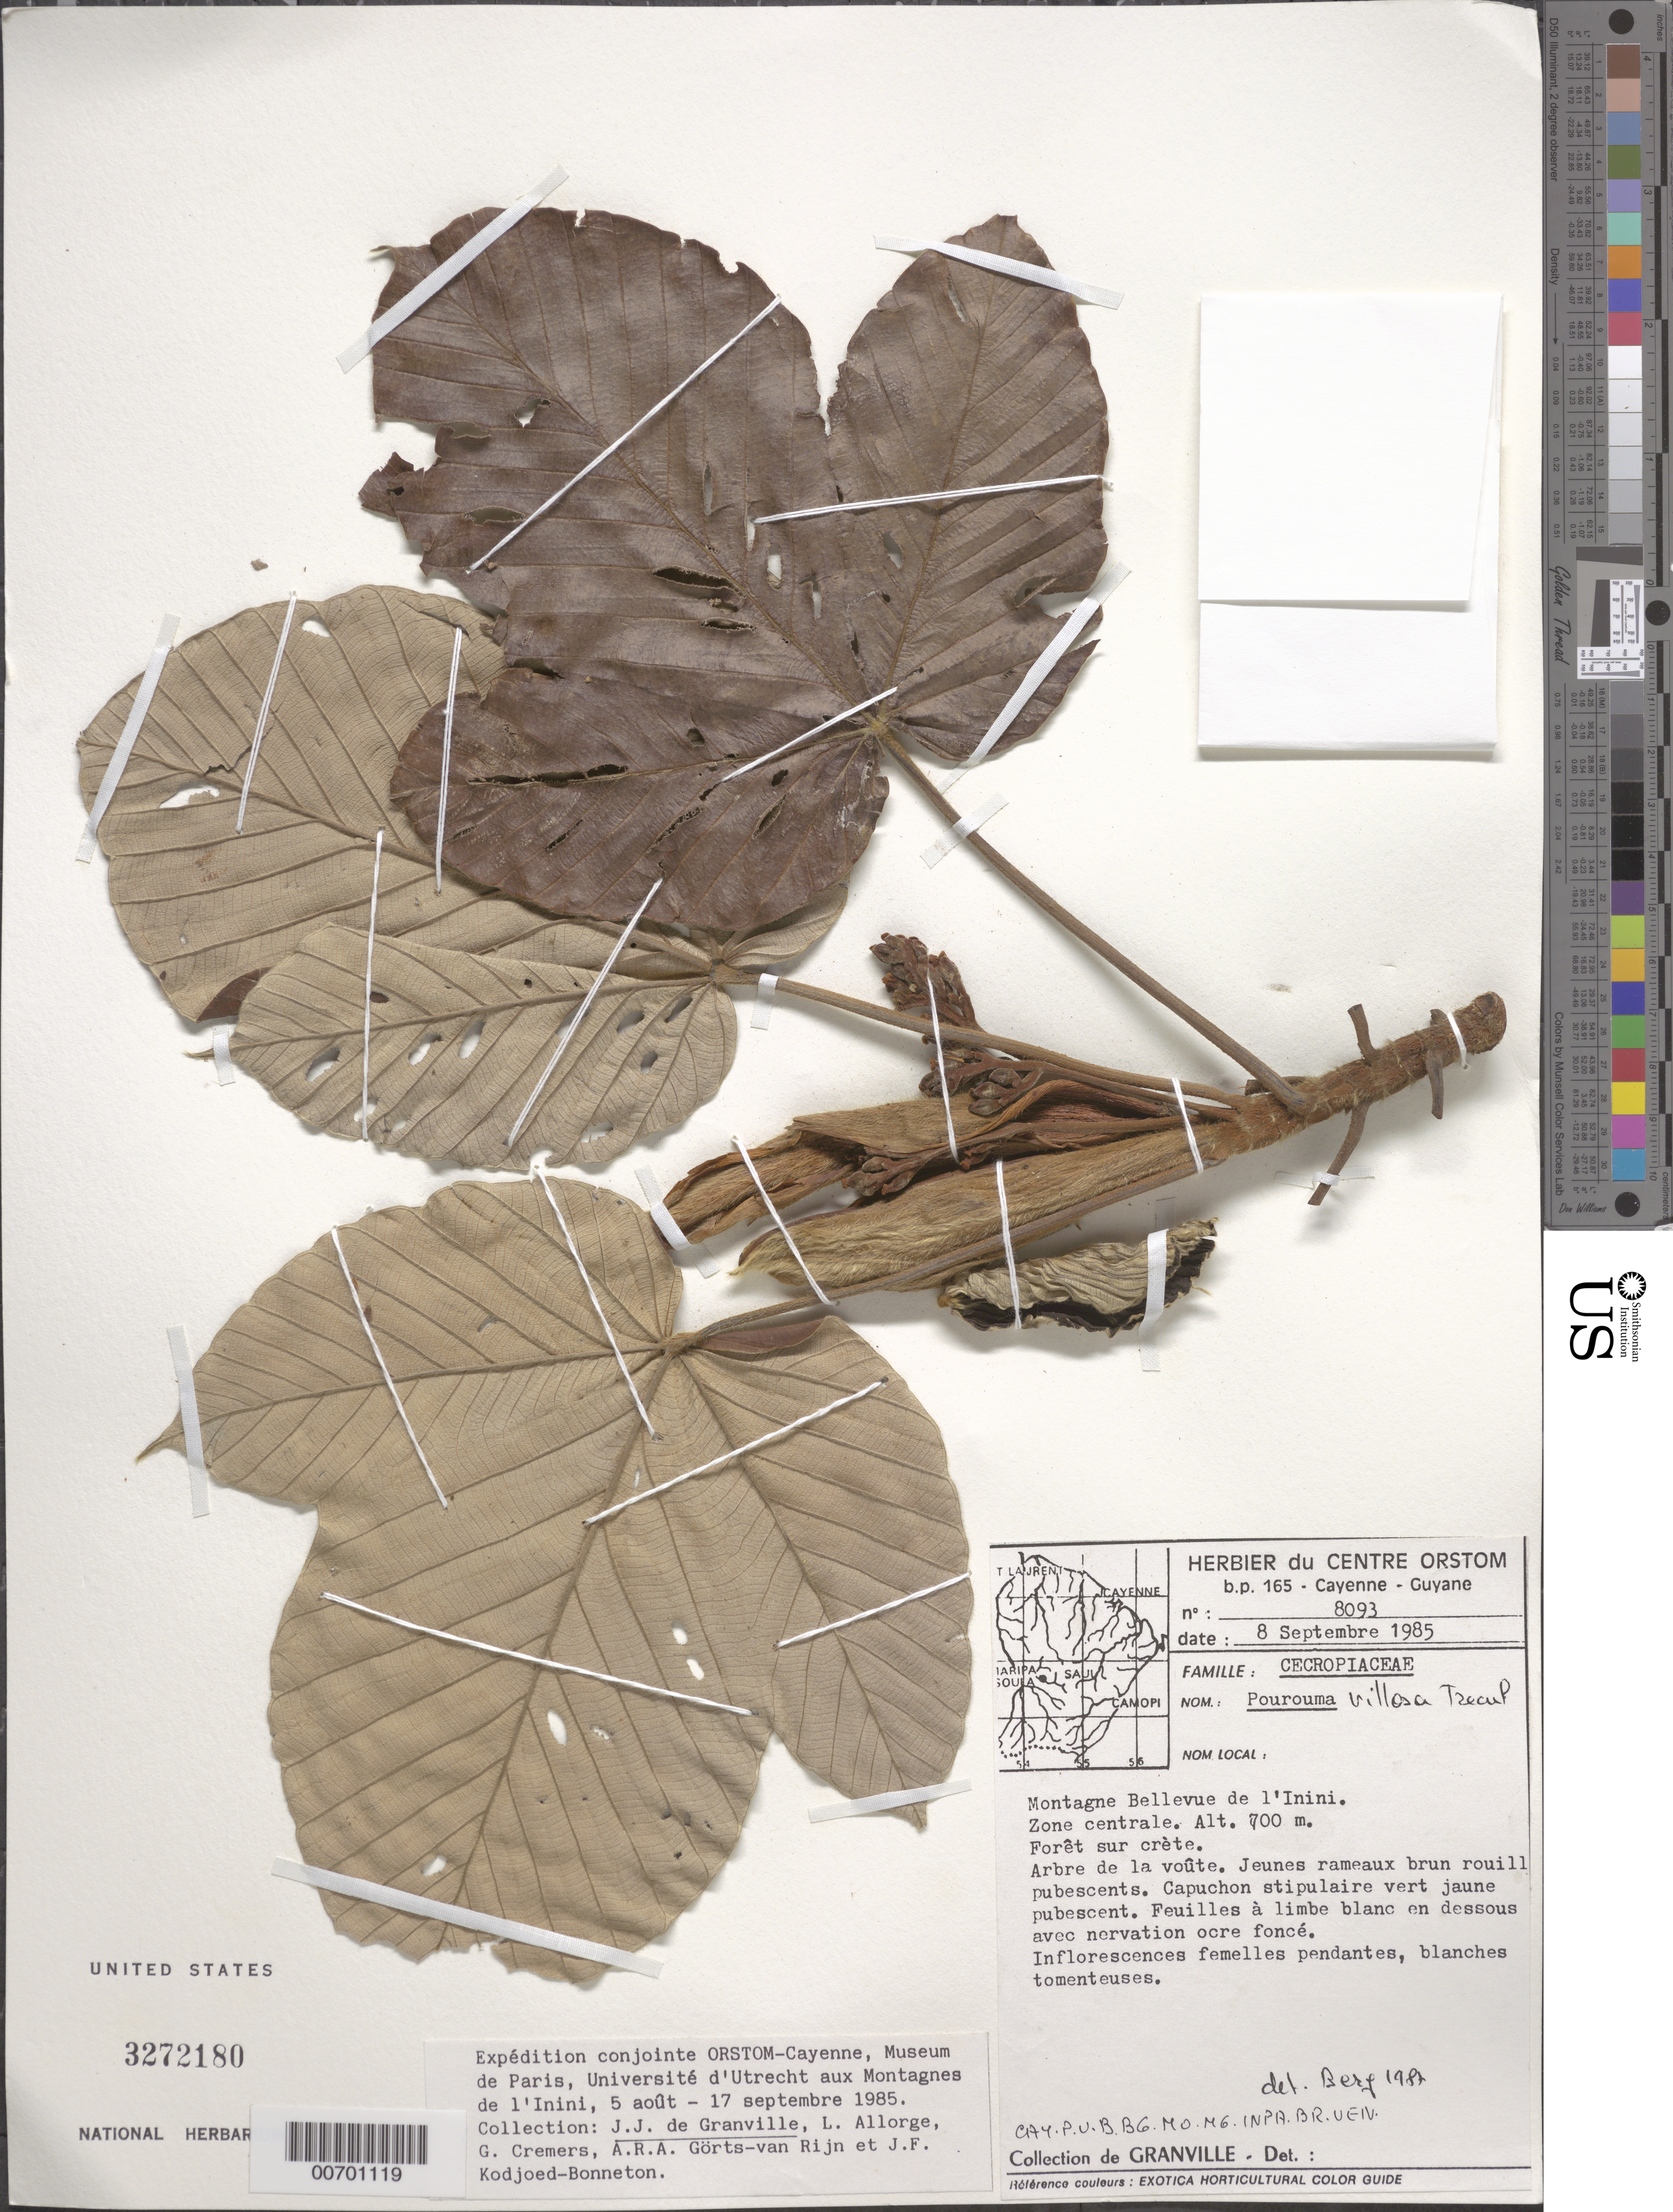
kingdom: Plantae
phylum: Tracheophyta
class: Magnoliopsida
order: Rosales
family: Urticaceae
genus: Pourouma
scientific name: Pourouma villosa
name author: Trécul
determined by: Berg, C. C.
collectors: J.-J. de Granville, L. Allorge, G. Cremers, A. .R. A. Görts-van Rijn & J. Kodjoed-Bonneton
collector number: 8093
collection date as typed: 8-Sep-85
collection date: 1985-09-08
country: French Guiana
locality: Montagnes Bellevue de l'Inini, zone centrale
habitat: Forêt sur crete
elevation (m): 700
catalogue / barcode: US 3272180